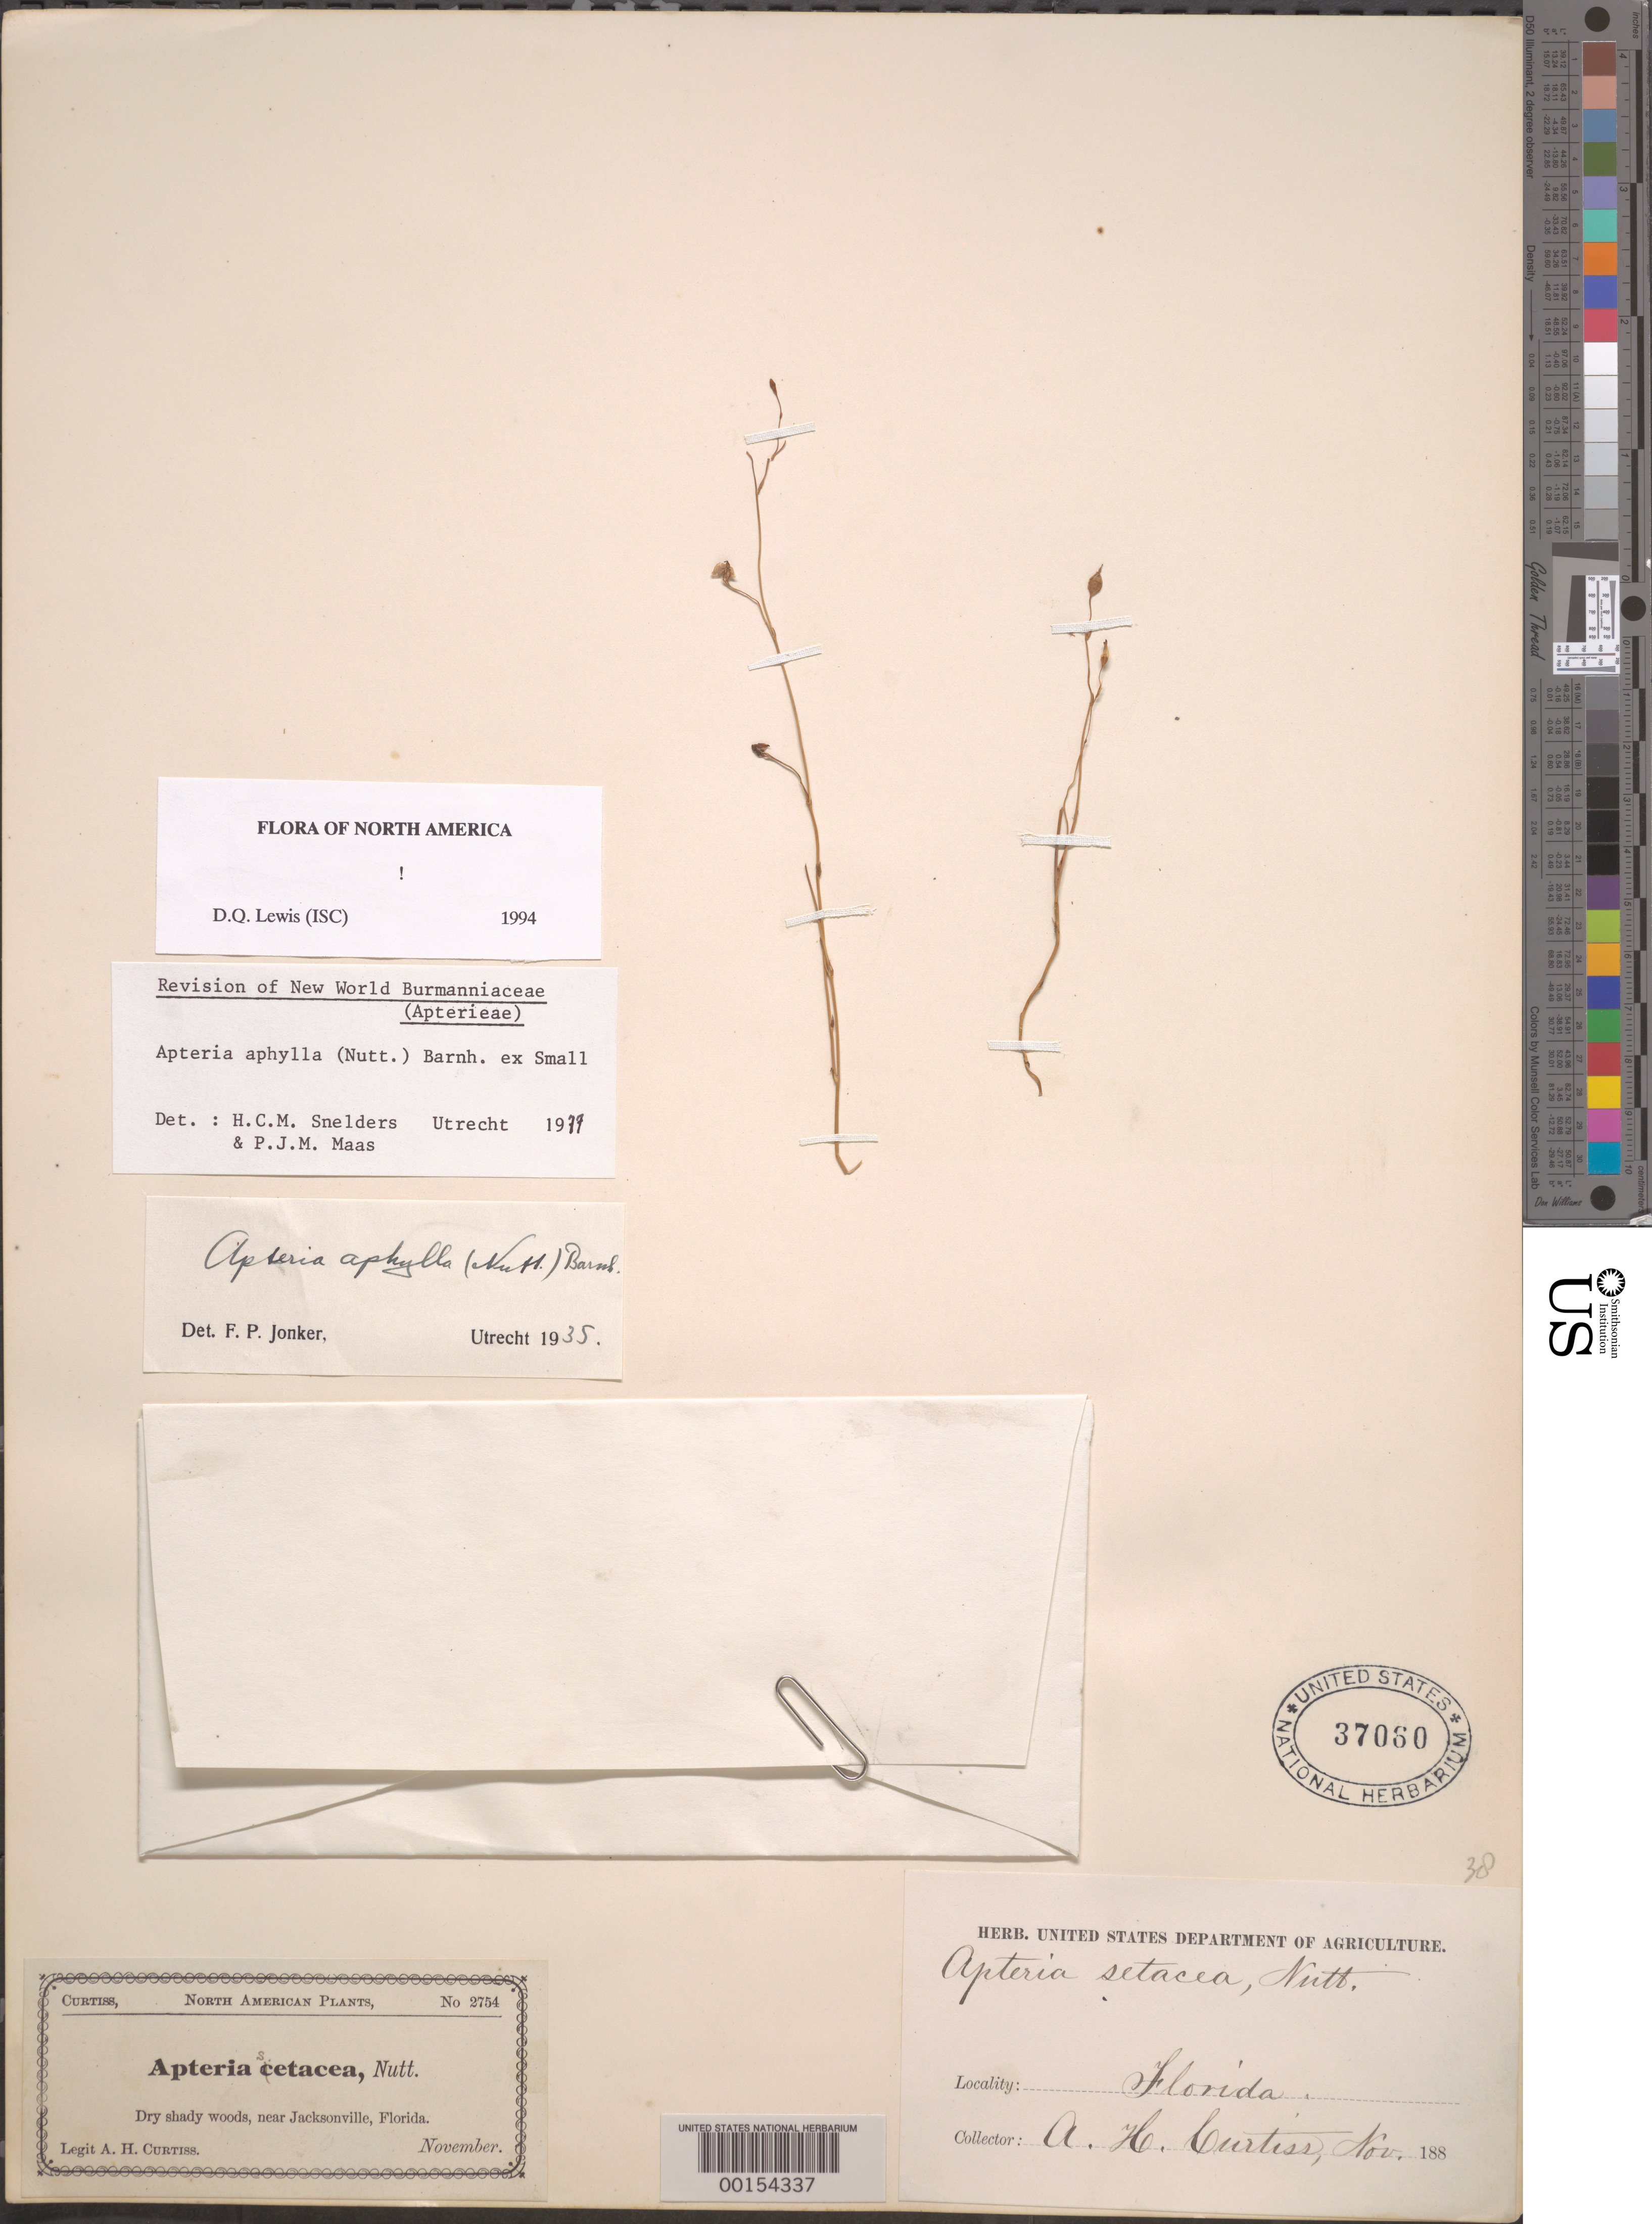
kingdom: Plantae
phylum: Tracheophyta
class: Liliopsida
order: Dioscoreales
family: Burmanniaceae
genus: Apteria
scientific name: Apteria aphylla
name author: (Nutt.) Barnhart ex Small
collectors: A. H. Curtiss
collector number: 2754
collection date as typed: Nov 188-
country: United States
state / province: Florida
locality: Near jacksonville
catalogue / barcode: US 37060